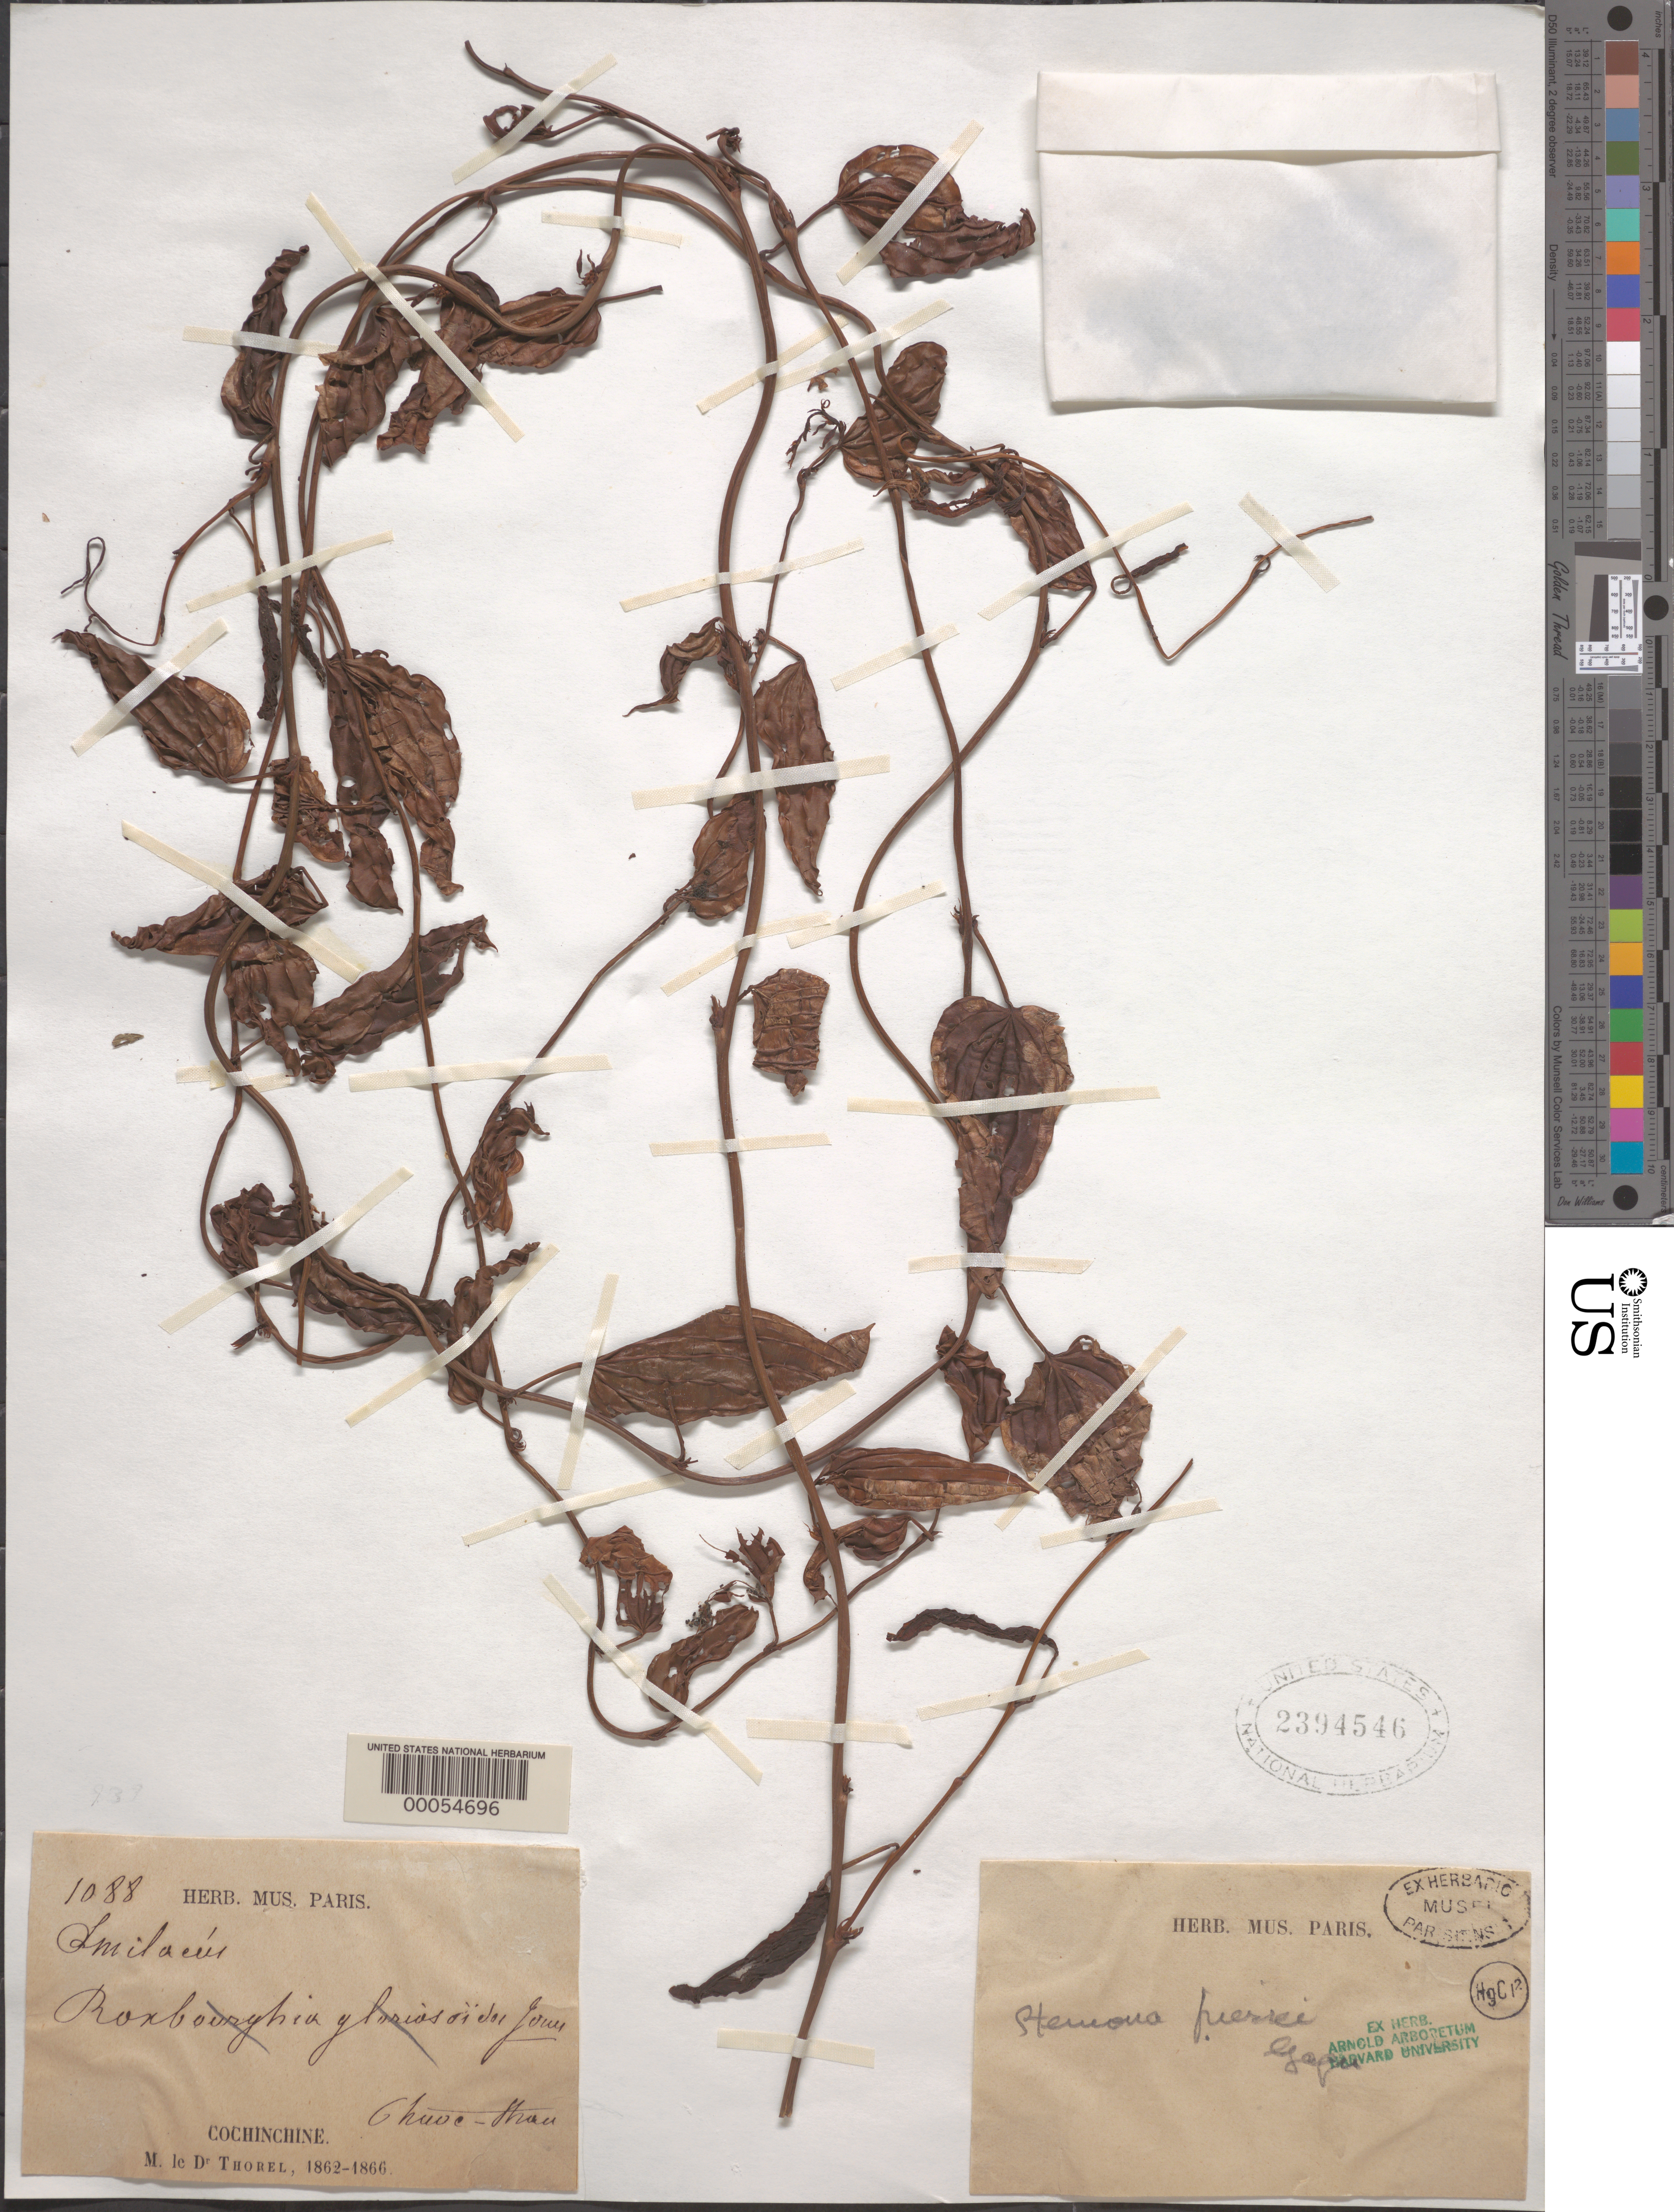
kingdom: Plantae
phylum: Tracheophyta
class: Liliopsida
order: Pandanales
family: Stemonaceae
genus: Stemona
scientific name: Stemona pierrei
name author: Gagnep.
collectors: C. Thorel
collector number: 1088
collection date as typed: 1862 to -- -- 1866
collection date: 1862/1866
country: Vietnam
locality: "cochinchine"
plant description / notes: Possible type of Stemona pierrei Gagnep.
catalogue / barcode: US 2394546